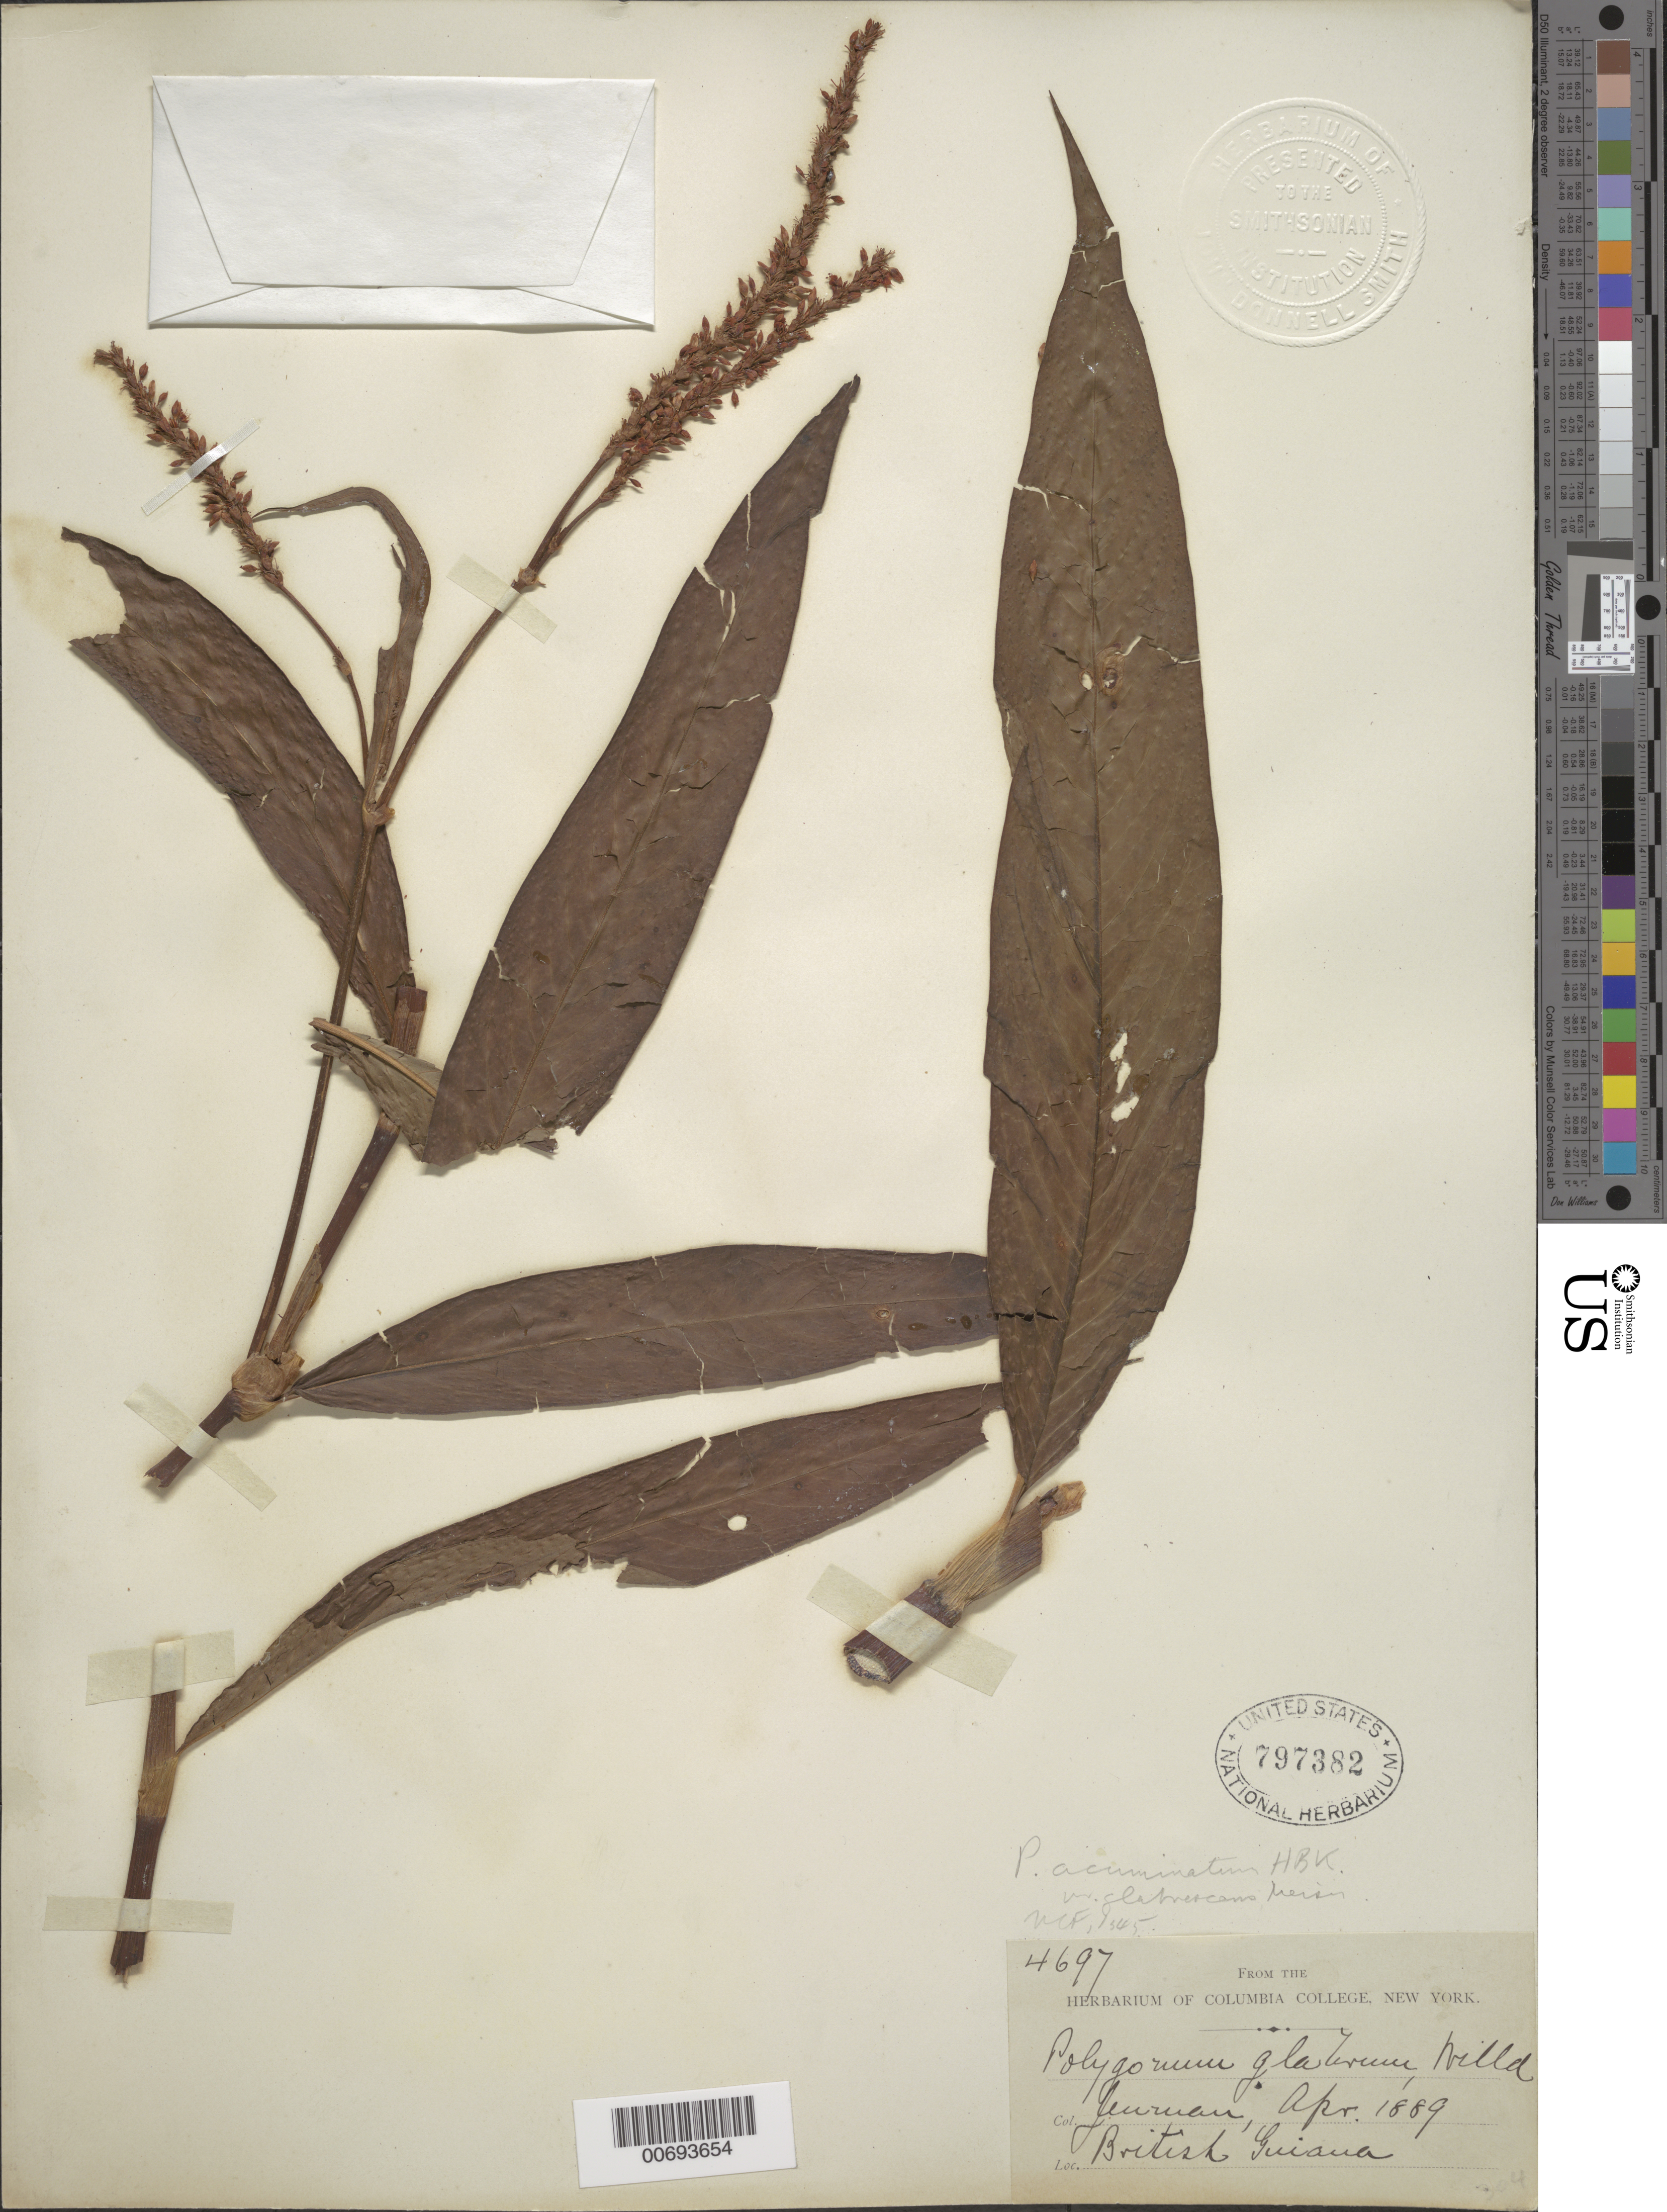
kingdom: Plantae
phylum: Tracheophyta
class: Magnoliopsida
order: Caryophyllales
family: Polygonaceae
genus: Polygonum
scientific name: Polygonum acuminatum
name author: Kunth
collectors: -. Jenman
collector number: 4697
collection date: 1889-04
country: Guyana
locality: British Guiana.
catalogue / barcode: US 797382